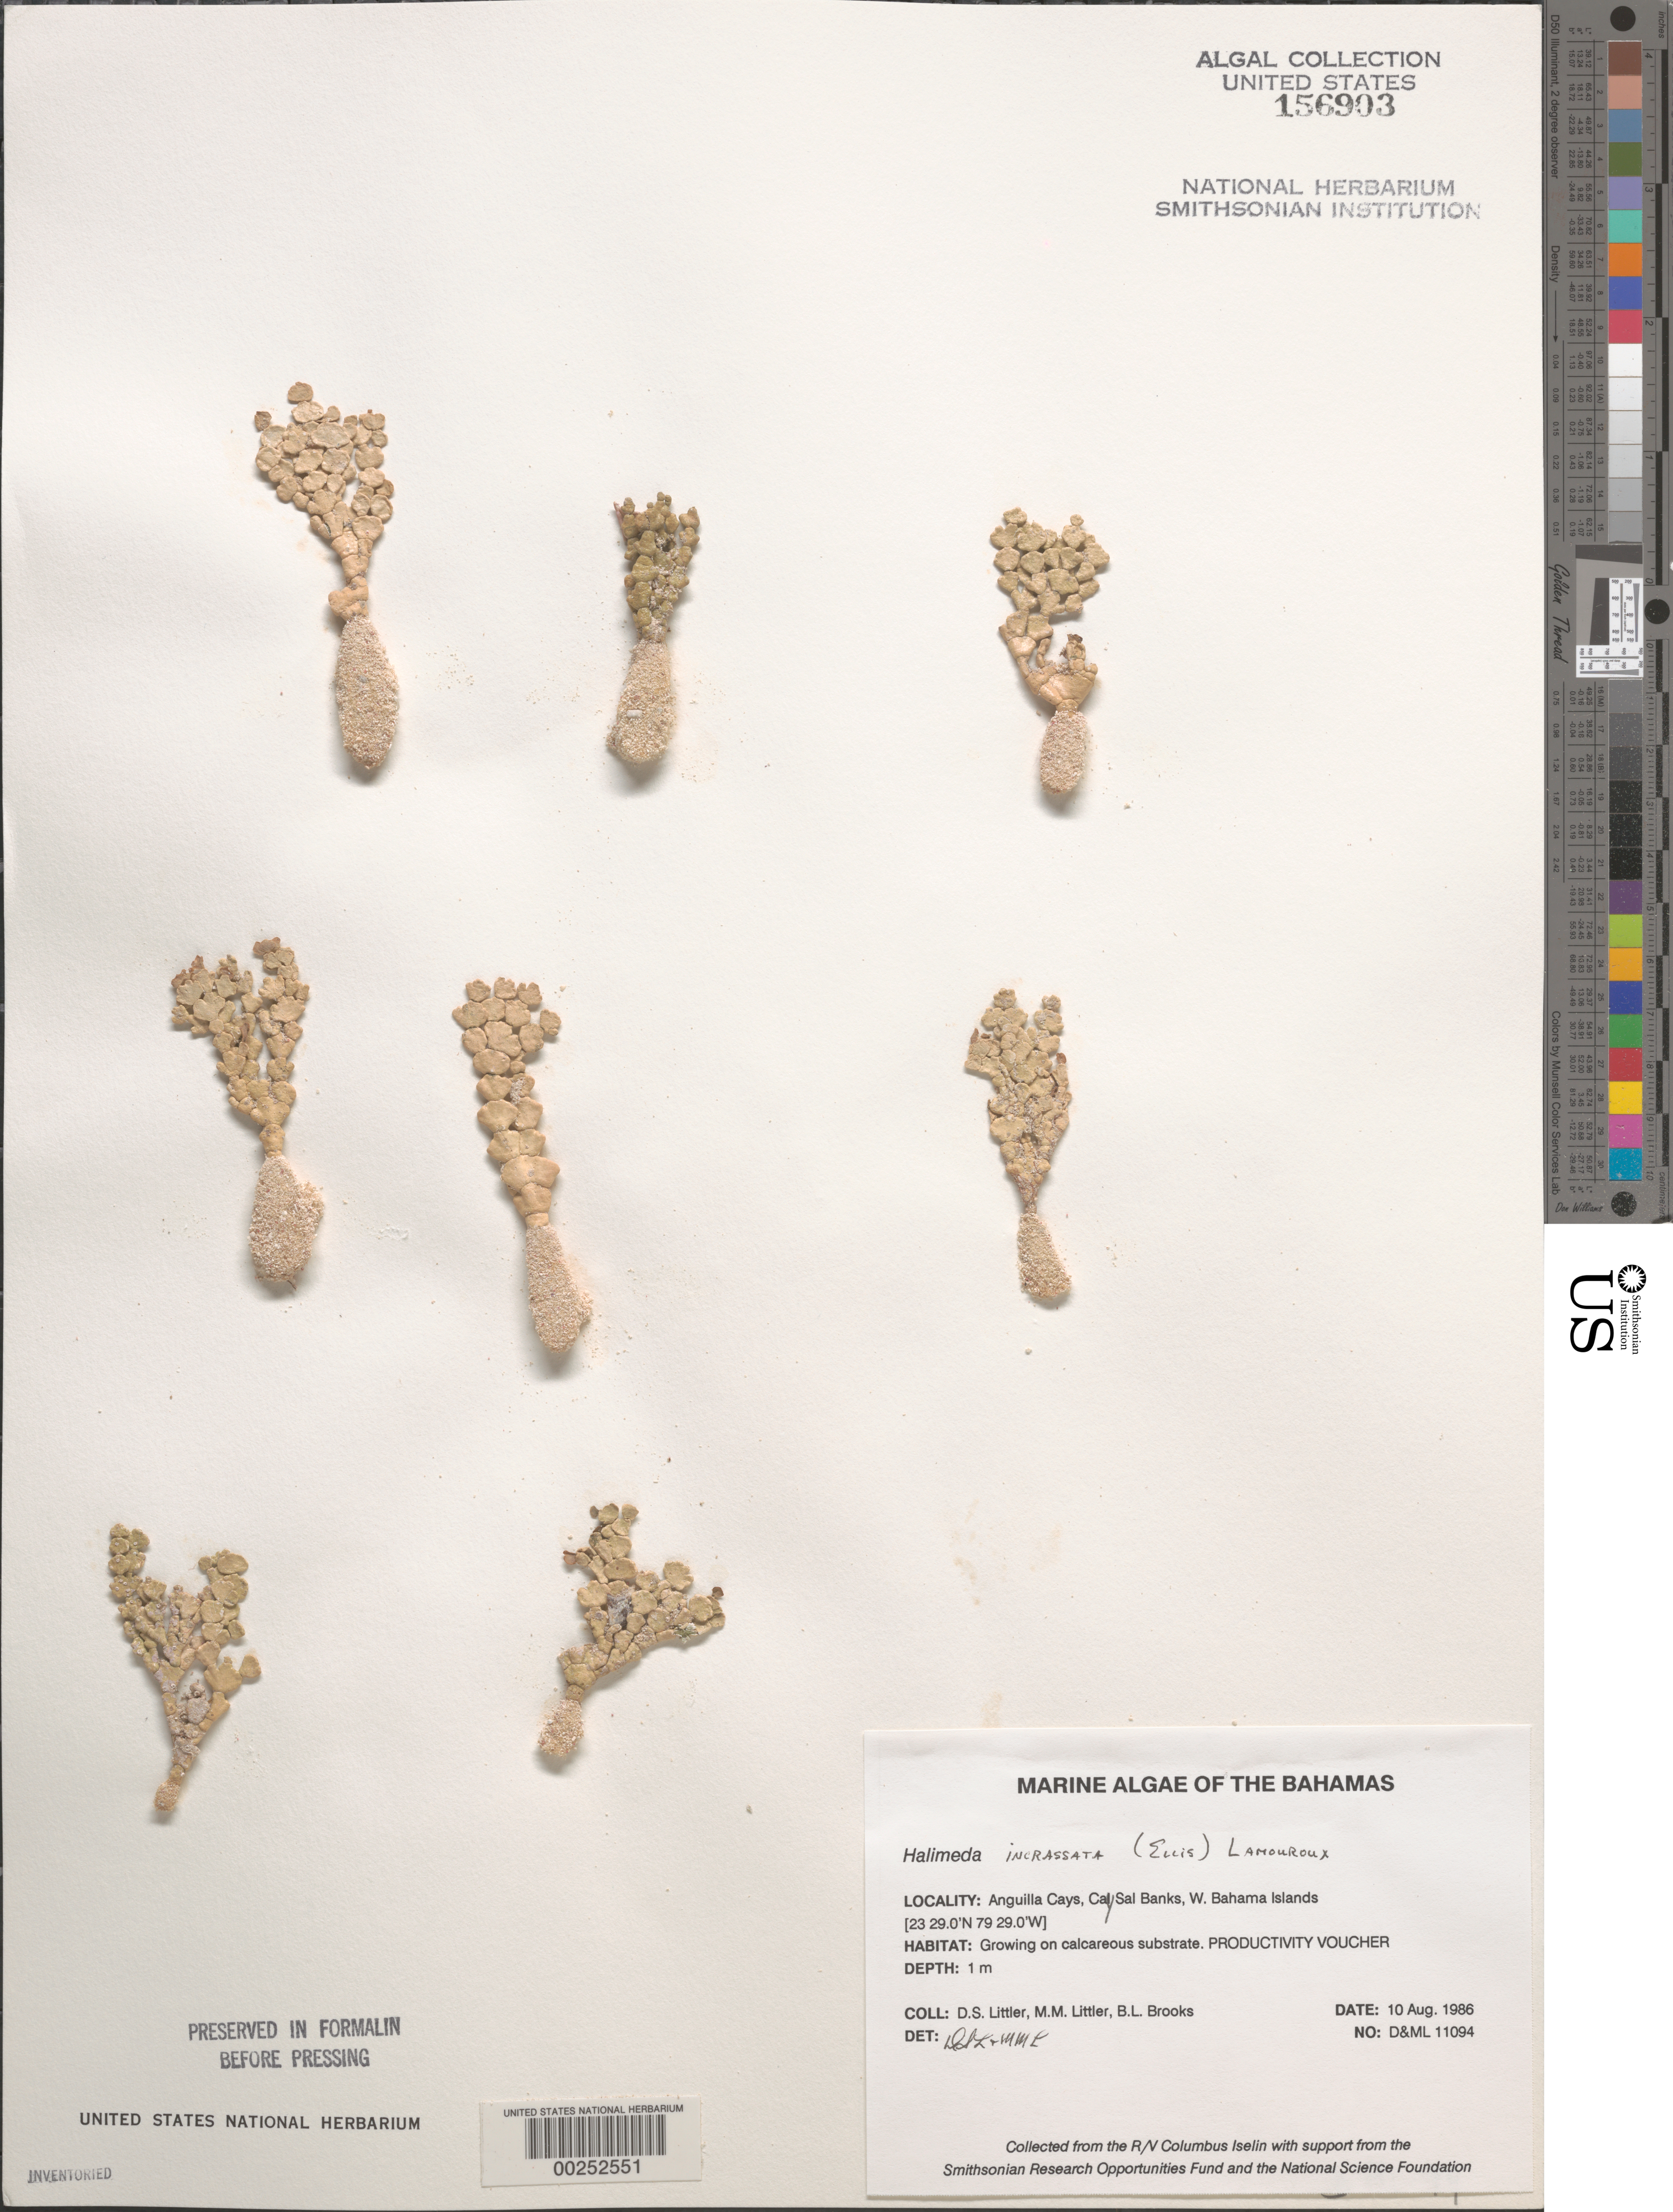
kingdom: Plantae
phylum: Chlorophyta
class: Ulvophyceae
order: Bryopsidales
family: Halimedaceae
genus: Halimeda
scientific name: Halimeda incrassata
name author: (J. Ellis) J.V.Lamouroux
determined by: Littler, D. S.; Littler, M. M.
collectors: D. S. Littler, M. M. Littler & B. Brooks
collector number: D&ML 11094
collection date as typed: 10 Aug 1986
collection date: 1986-08-10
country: Bahamas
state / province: Bimini Banks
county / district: Bimini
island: Anguilla Cays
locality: Cay Sal Banks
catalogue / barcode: US 156903